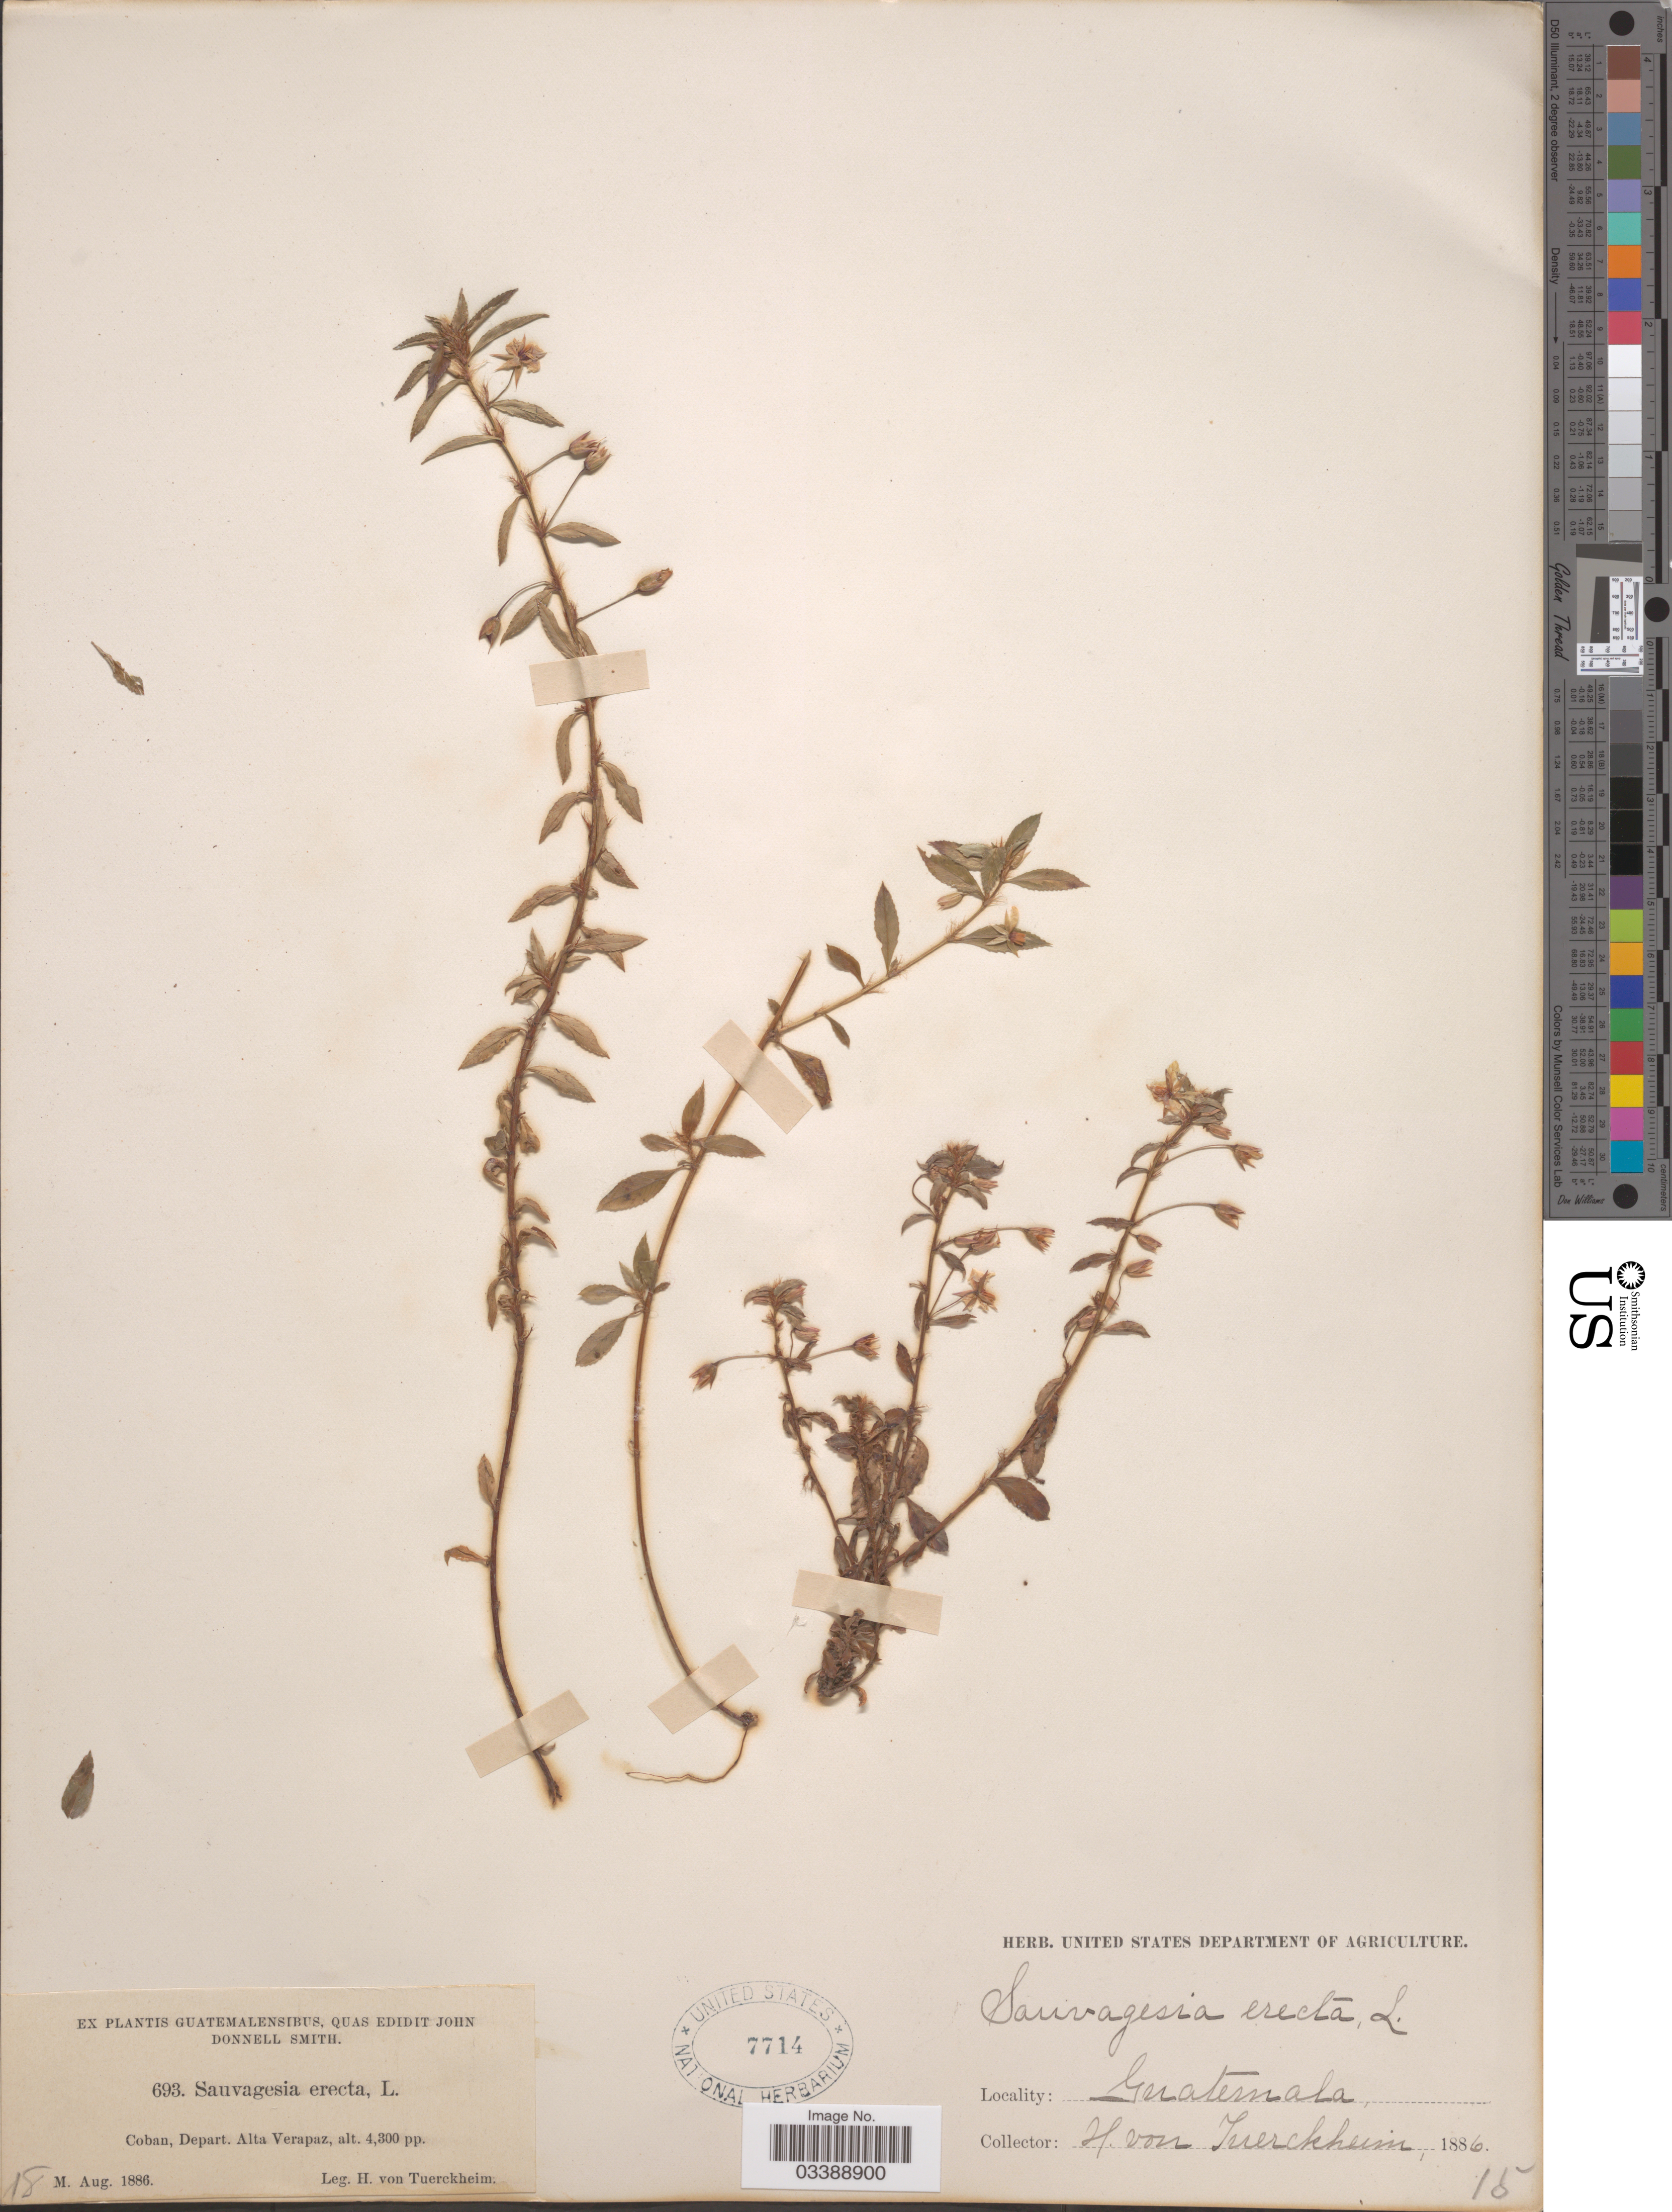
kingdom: Plantae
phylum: Tracheophyta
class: Magnoliopsida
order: Malpighiales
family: Ochnaceae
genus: Sauvagesia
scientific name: Sauvagesia erecta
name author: L.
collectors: H. von Türckheim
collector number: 693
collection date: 1886-08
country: Guatemala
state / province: Alta Verapaz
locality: Coban, Depart. Alta Verapaz.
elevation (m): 1311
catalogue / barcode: US 7714